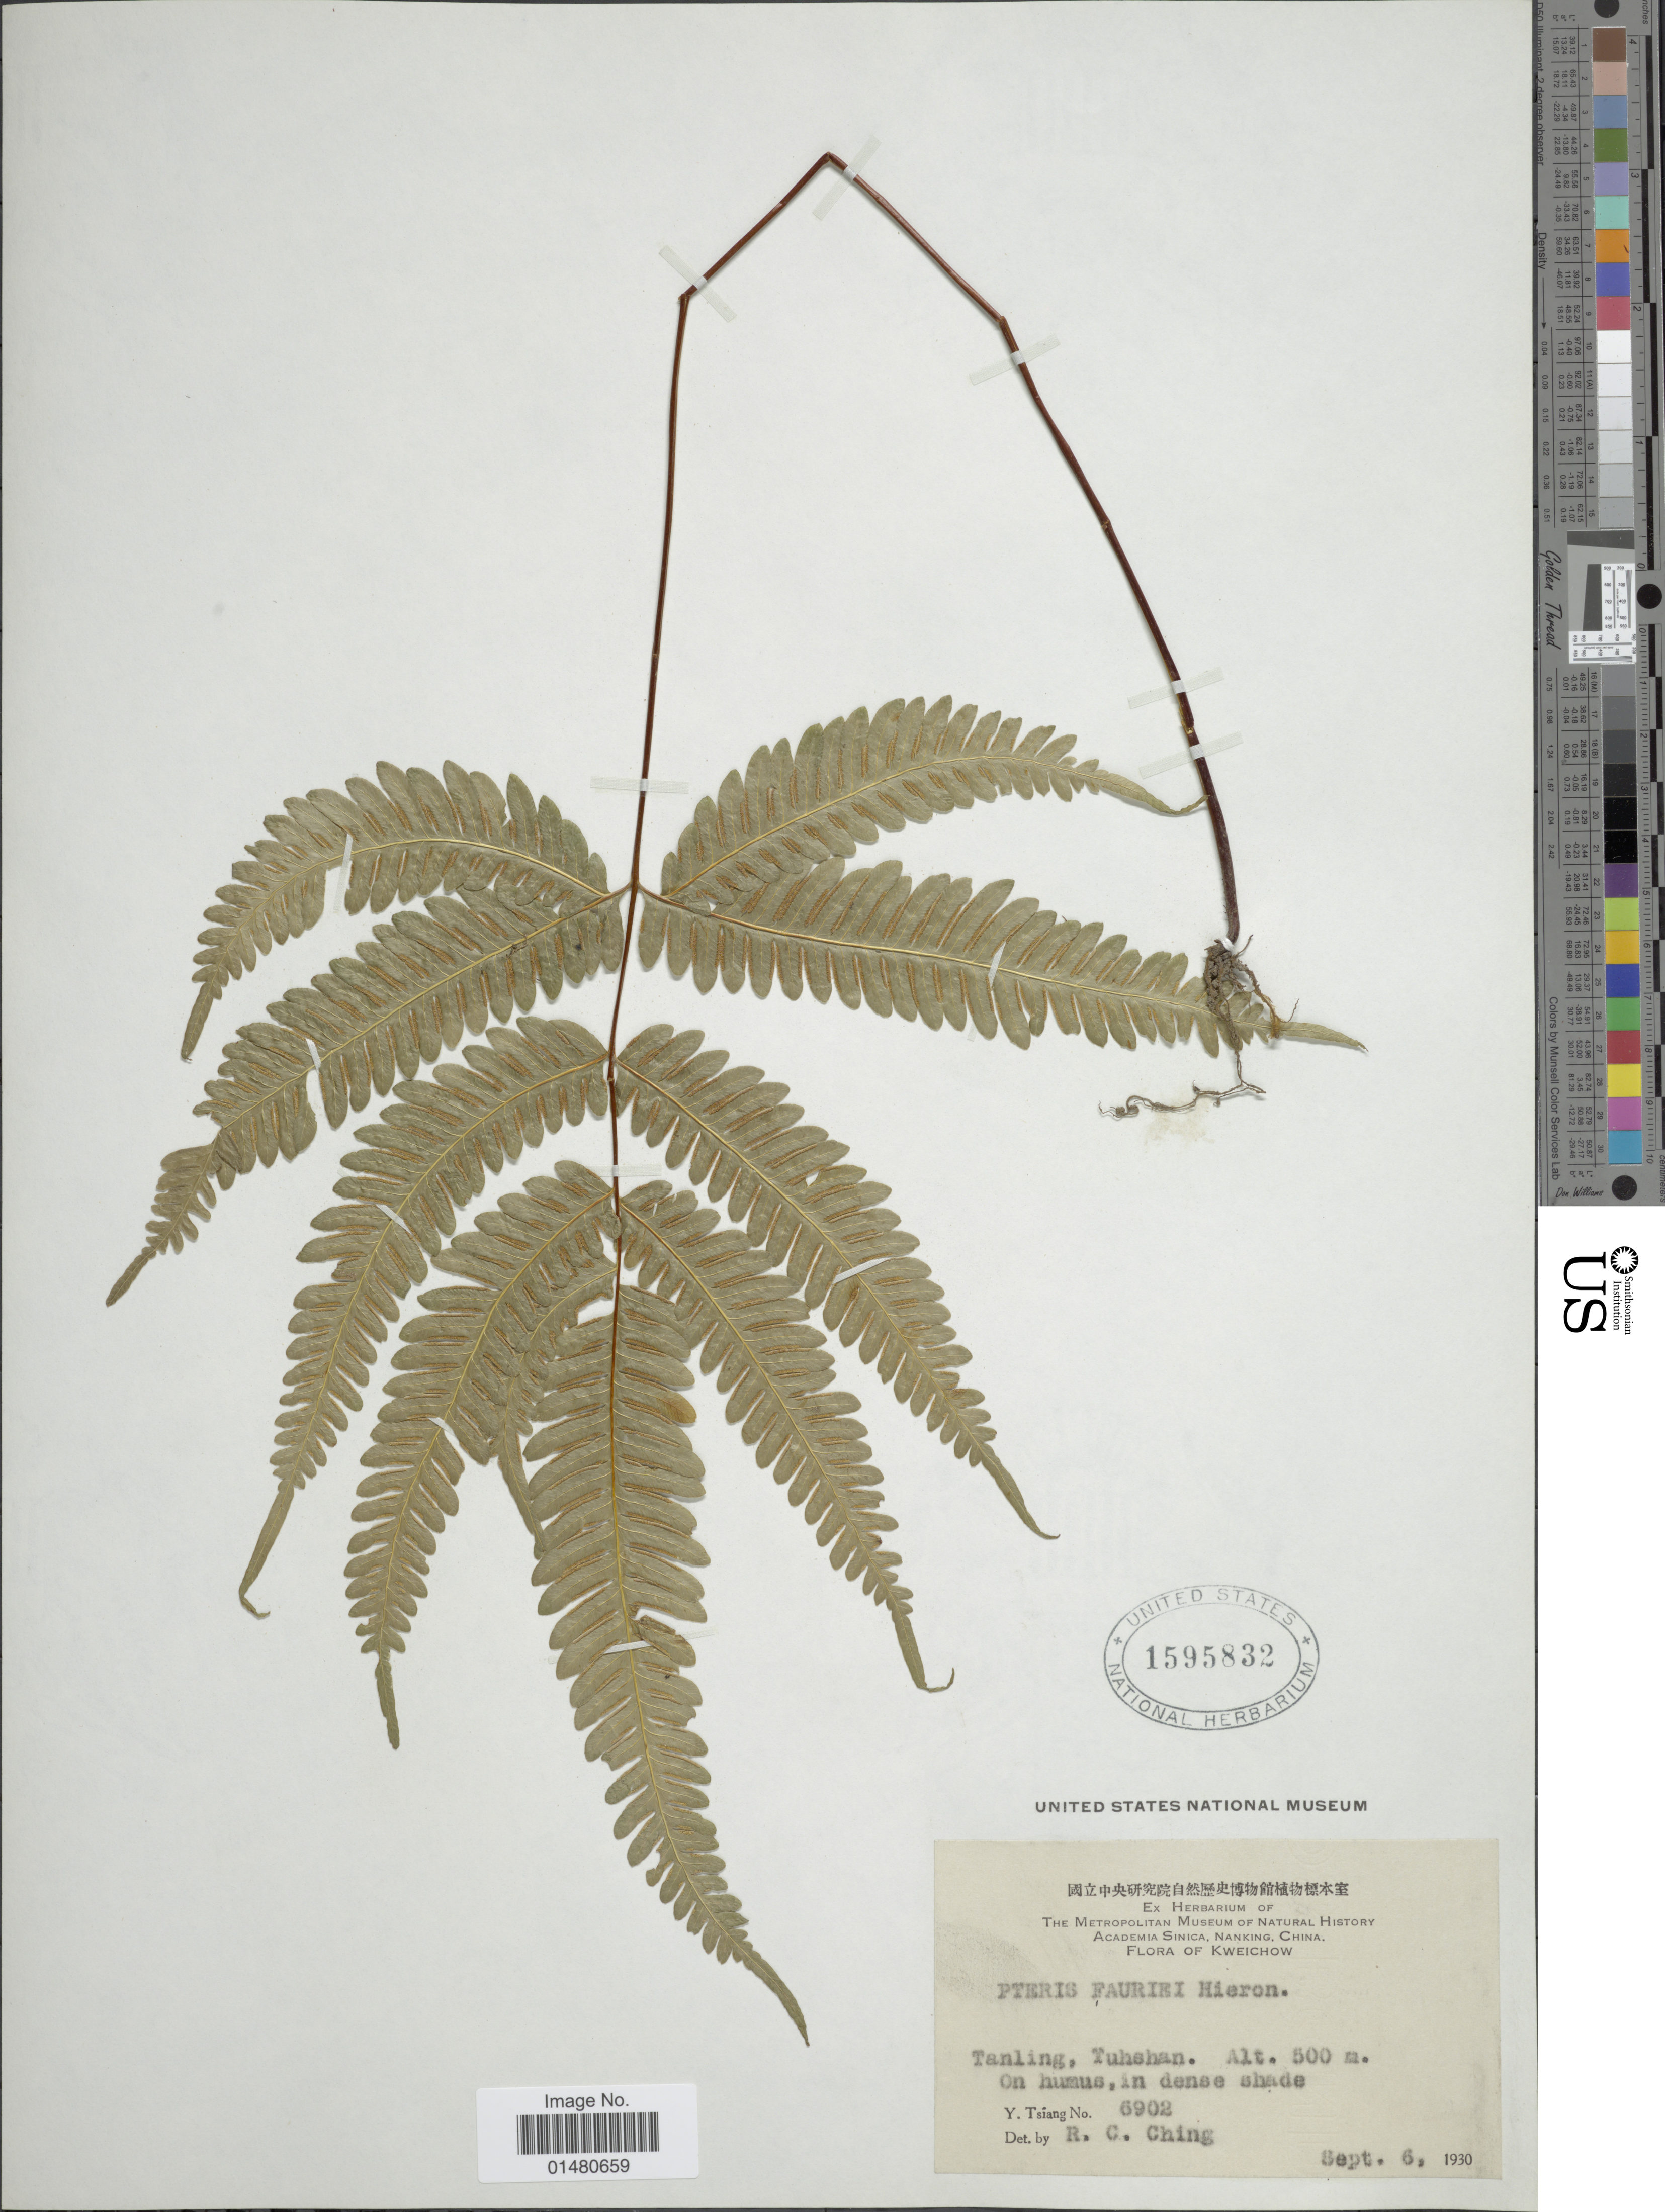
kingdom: Plantae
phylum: Tracheophyta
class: Polypodiopsida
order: Polypodiales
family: Pteridaceae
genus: Pteris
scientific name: Pteris fauriei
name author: Hieron.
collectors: Y. Tsiang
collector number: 6902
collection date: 1930-09-06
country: China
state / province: Guizhou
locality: Kweichow, Tanling, Yuhshan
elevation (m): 500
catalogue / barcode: US 1595832